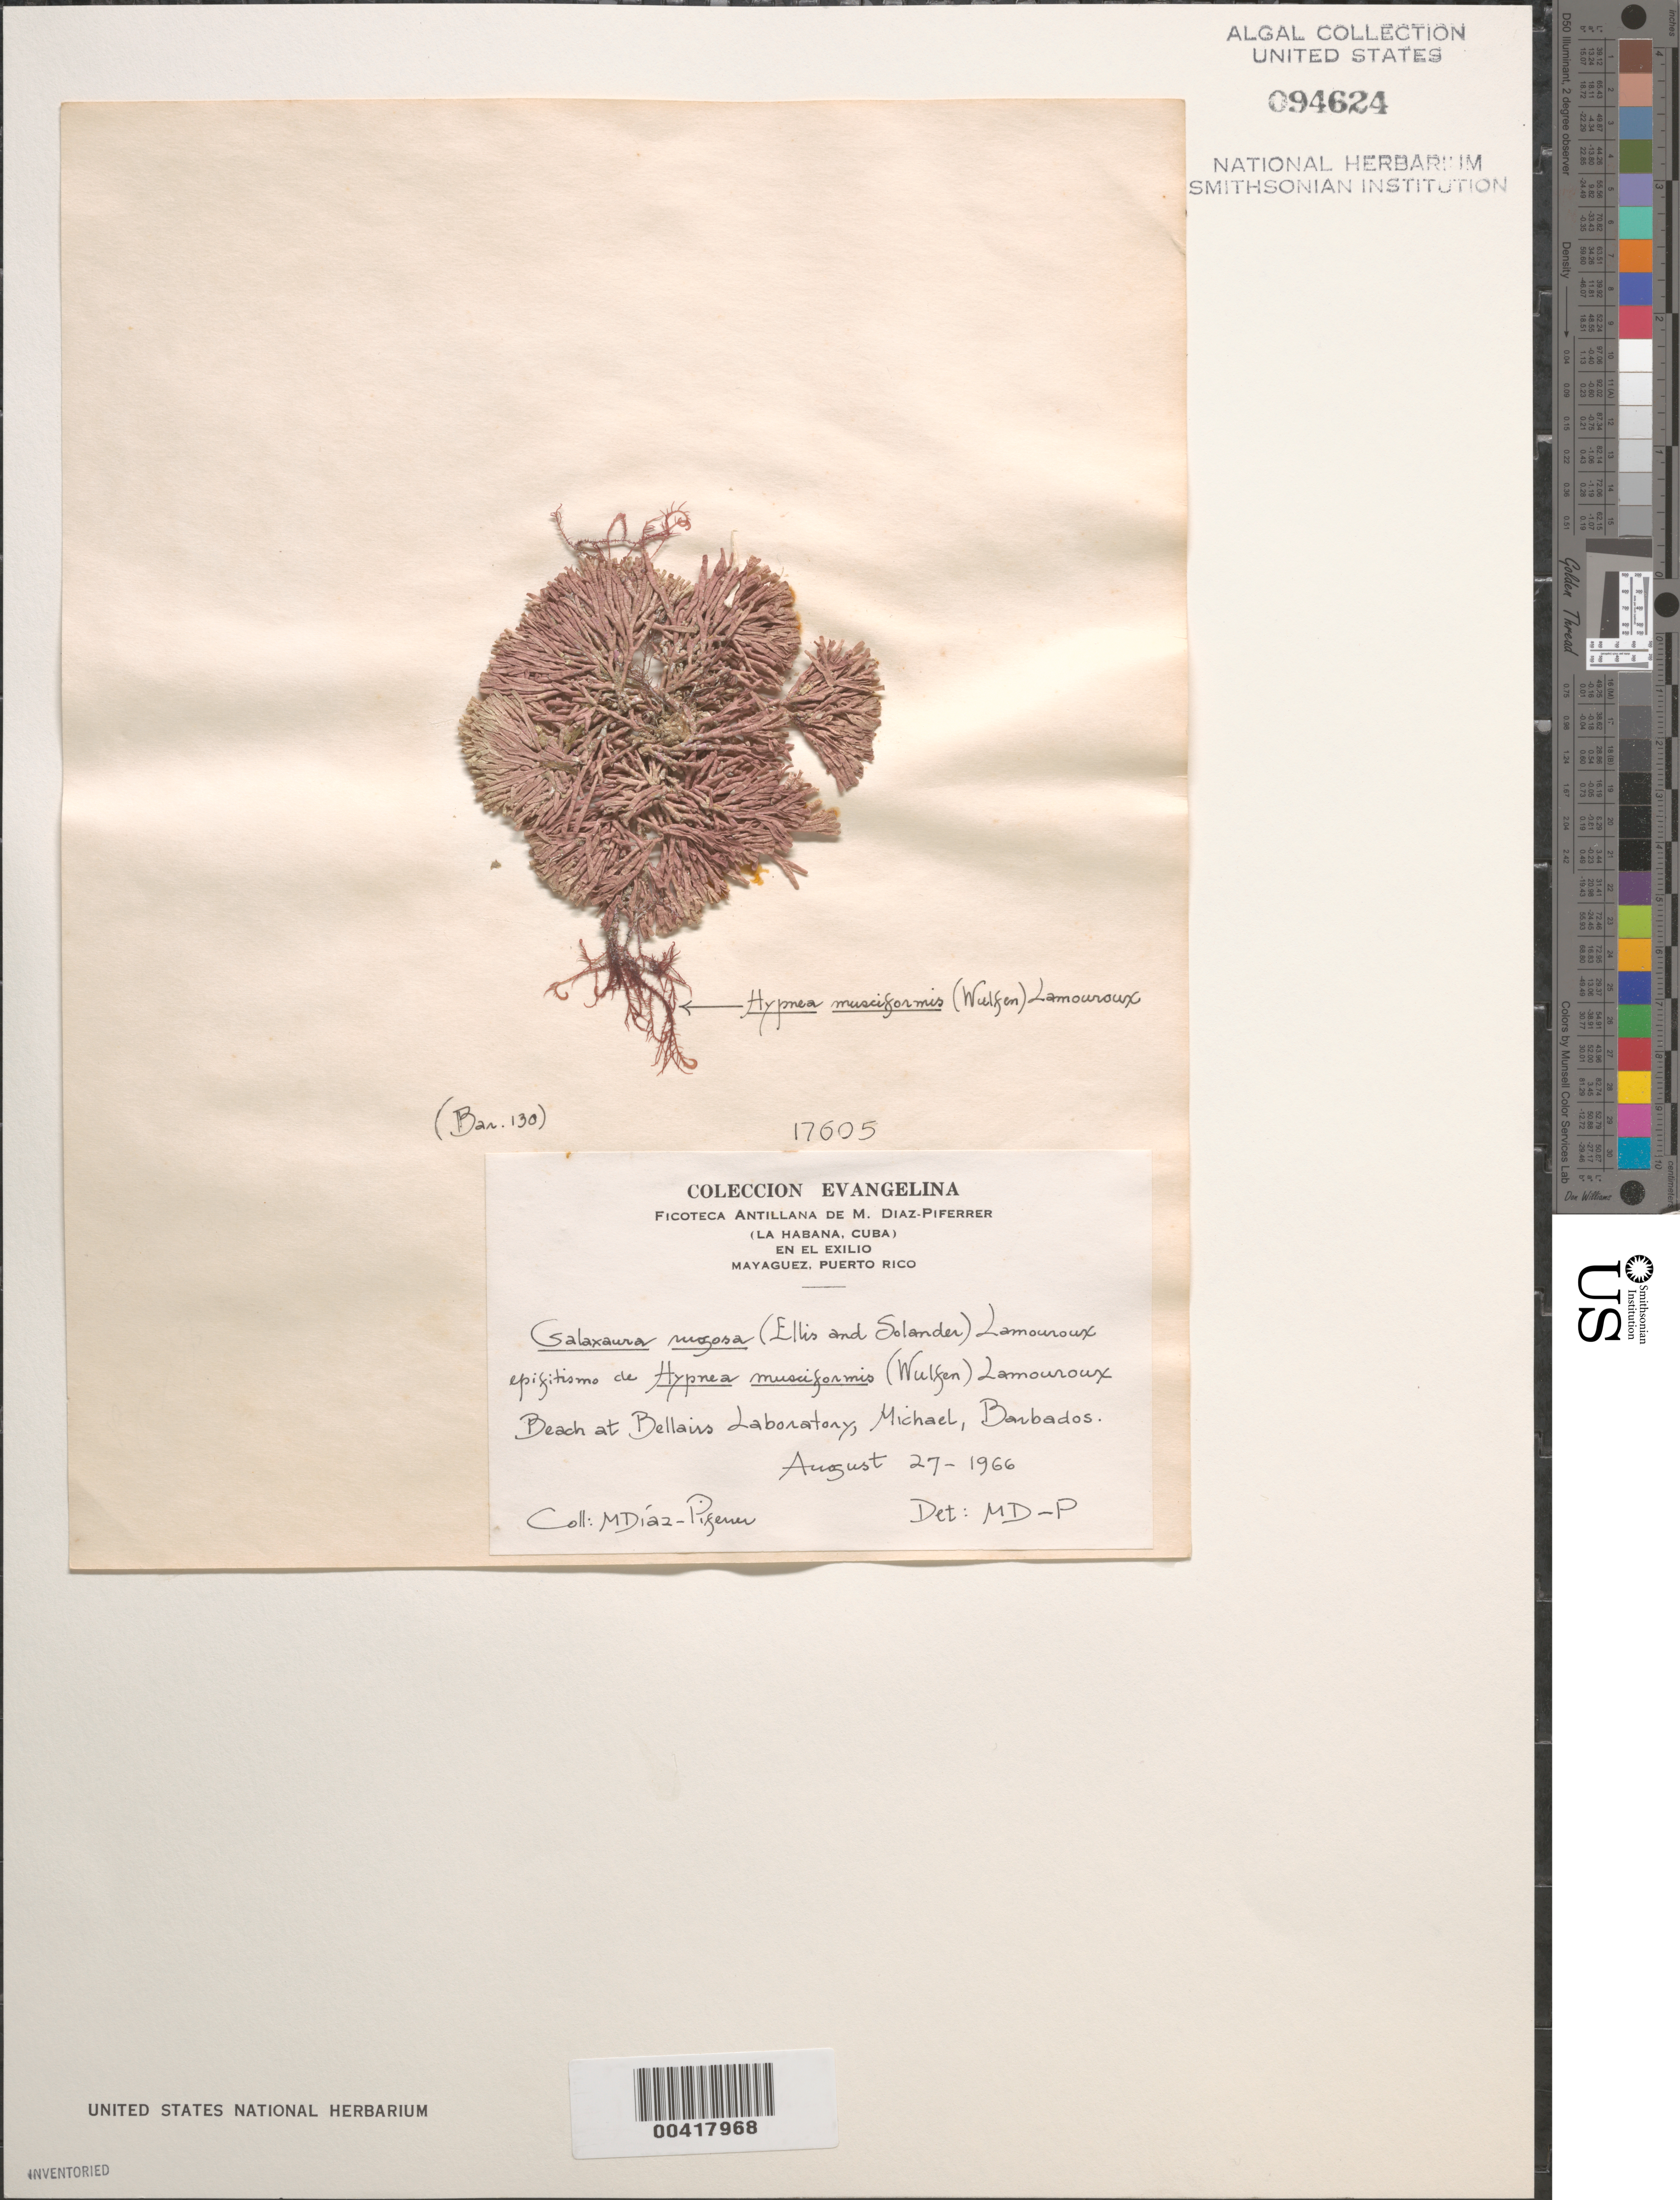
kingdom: Plantae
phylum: Rhodophyta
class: Florideophyceae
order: Nemaliales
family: Galaxauraceae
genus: Galaxaura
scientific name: Galaxaura rugosa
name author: (Ellis & Sol.) J.V.Lamouroux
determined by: Diaz-Piferrer, M.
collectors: M. Diaz-Piferrer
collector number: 17605 & BAR. 130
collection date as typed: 27 Aug 1966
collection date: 1966-08-27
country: Barbados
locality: Michael, Bellairs Laboratory Beach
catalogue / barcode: US 94624